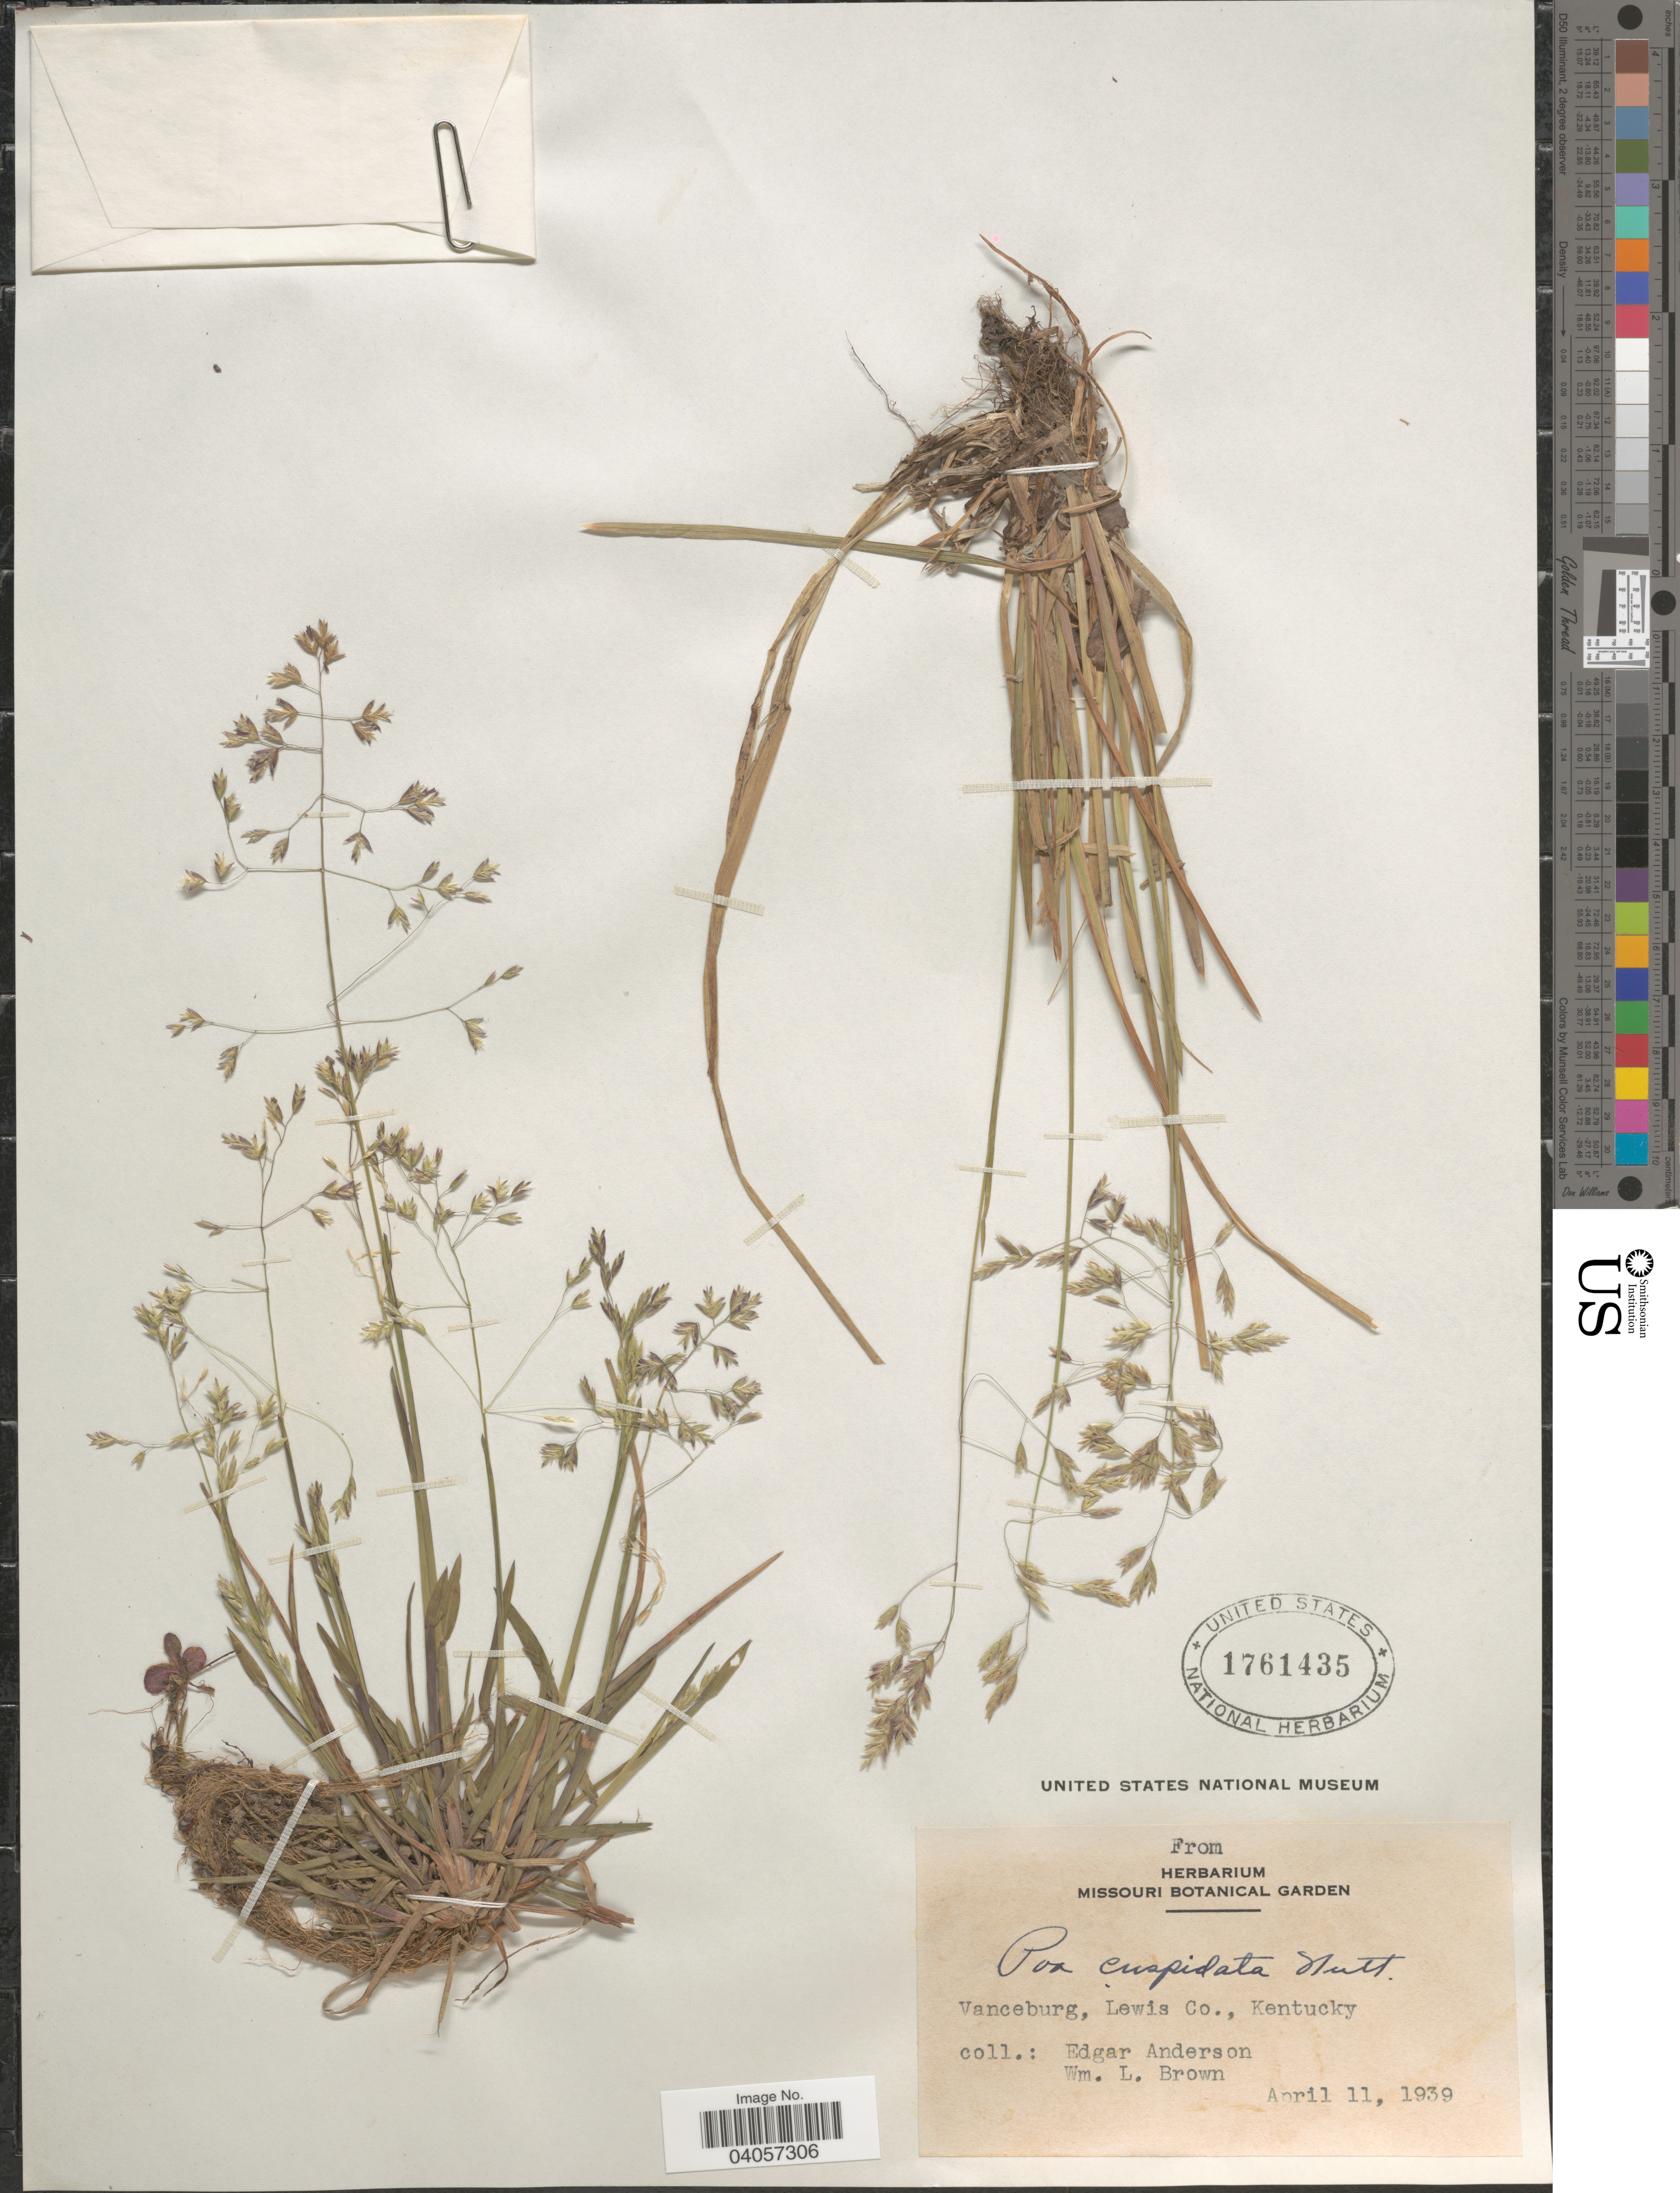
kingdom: Plantae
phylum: Tracheophyta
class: Liliopsida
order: Poales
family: Poaceae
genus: Poa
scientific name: Poa cuspidata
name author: Nutt.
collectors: E. S. Anderson & W. L. Brown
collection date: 1939-04-11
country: United States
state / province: Kentucky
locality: Vanceburg, Lewis Co.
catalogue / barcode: US 1761435